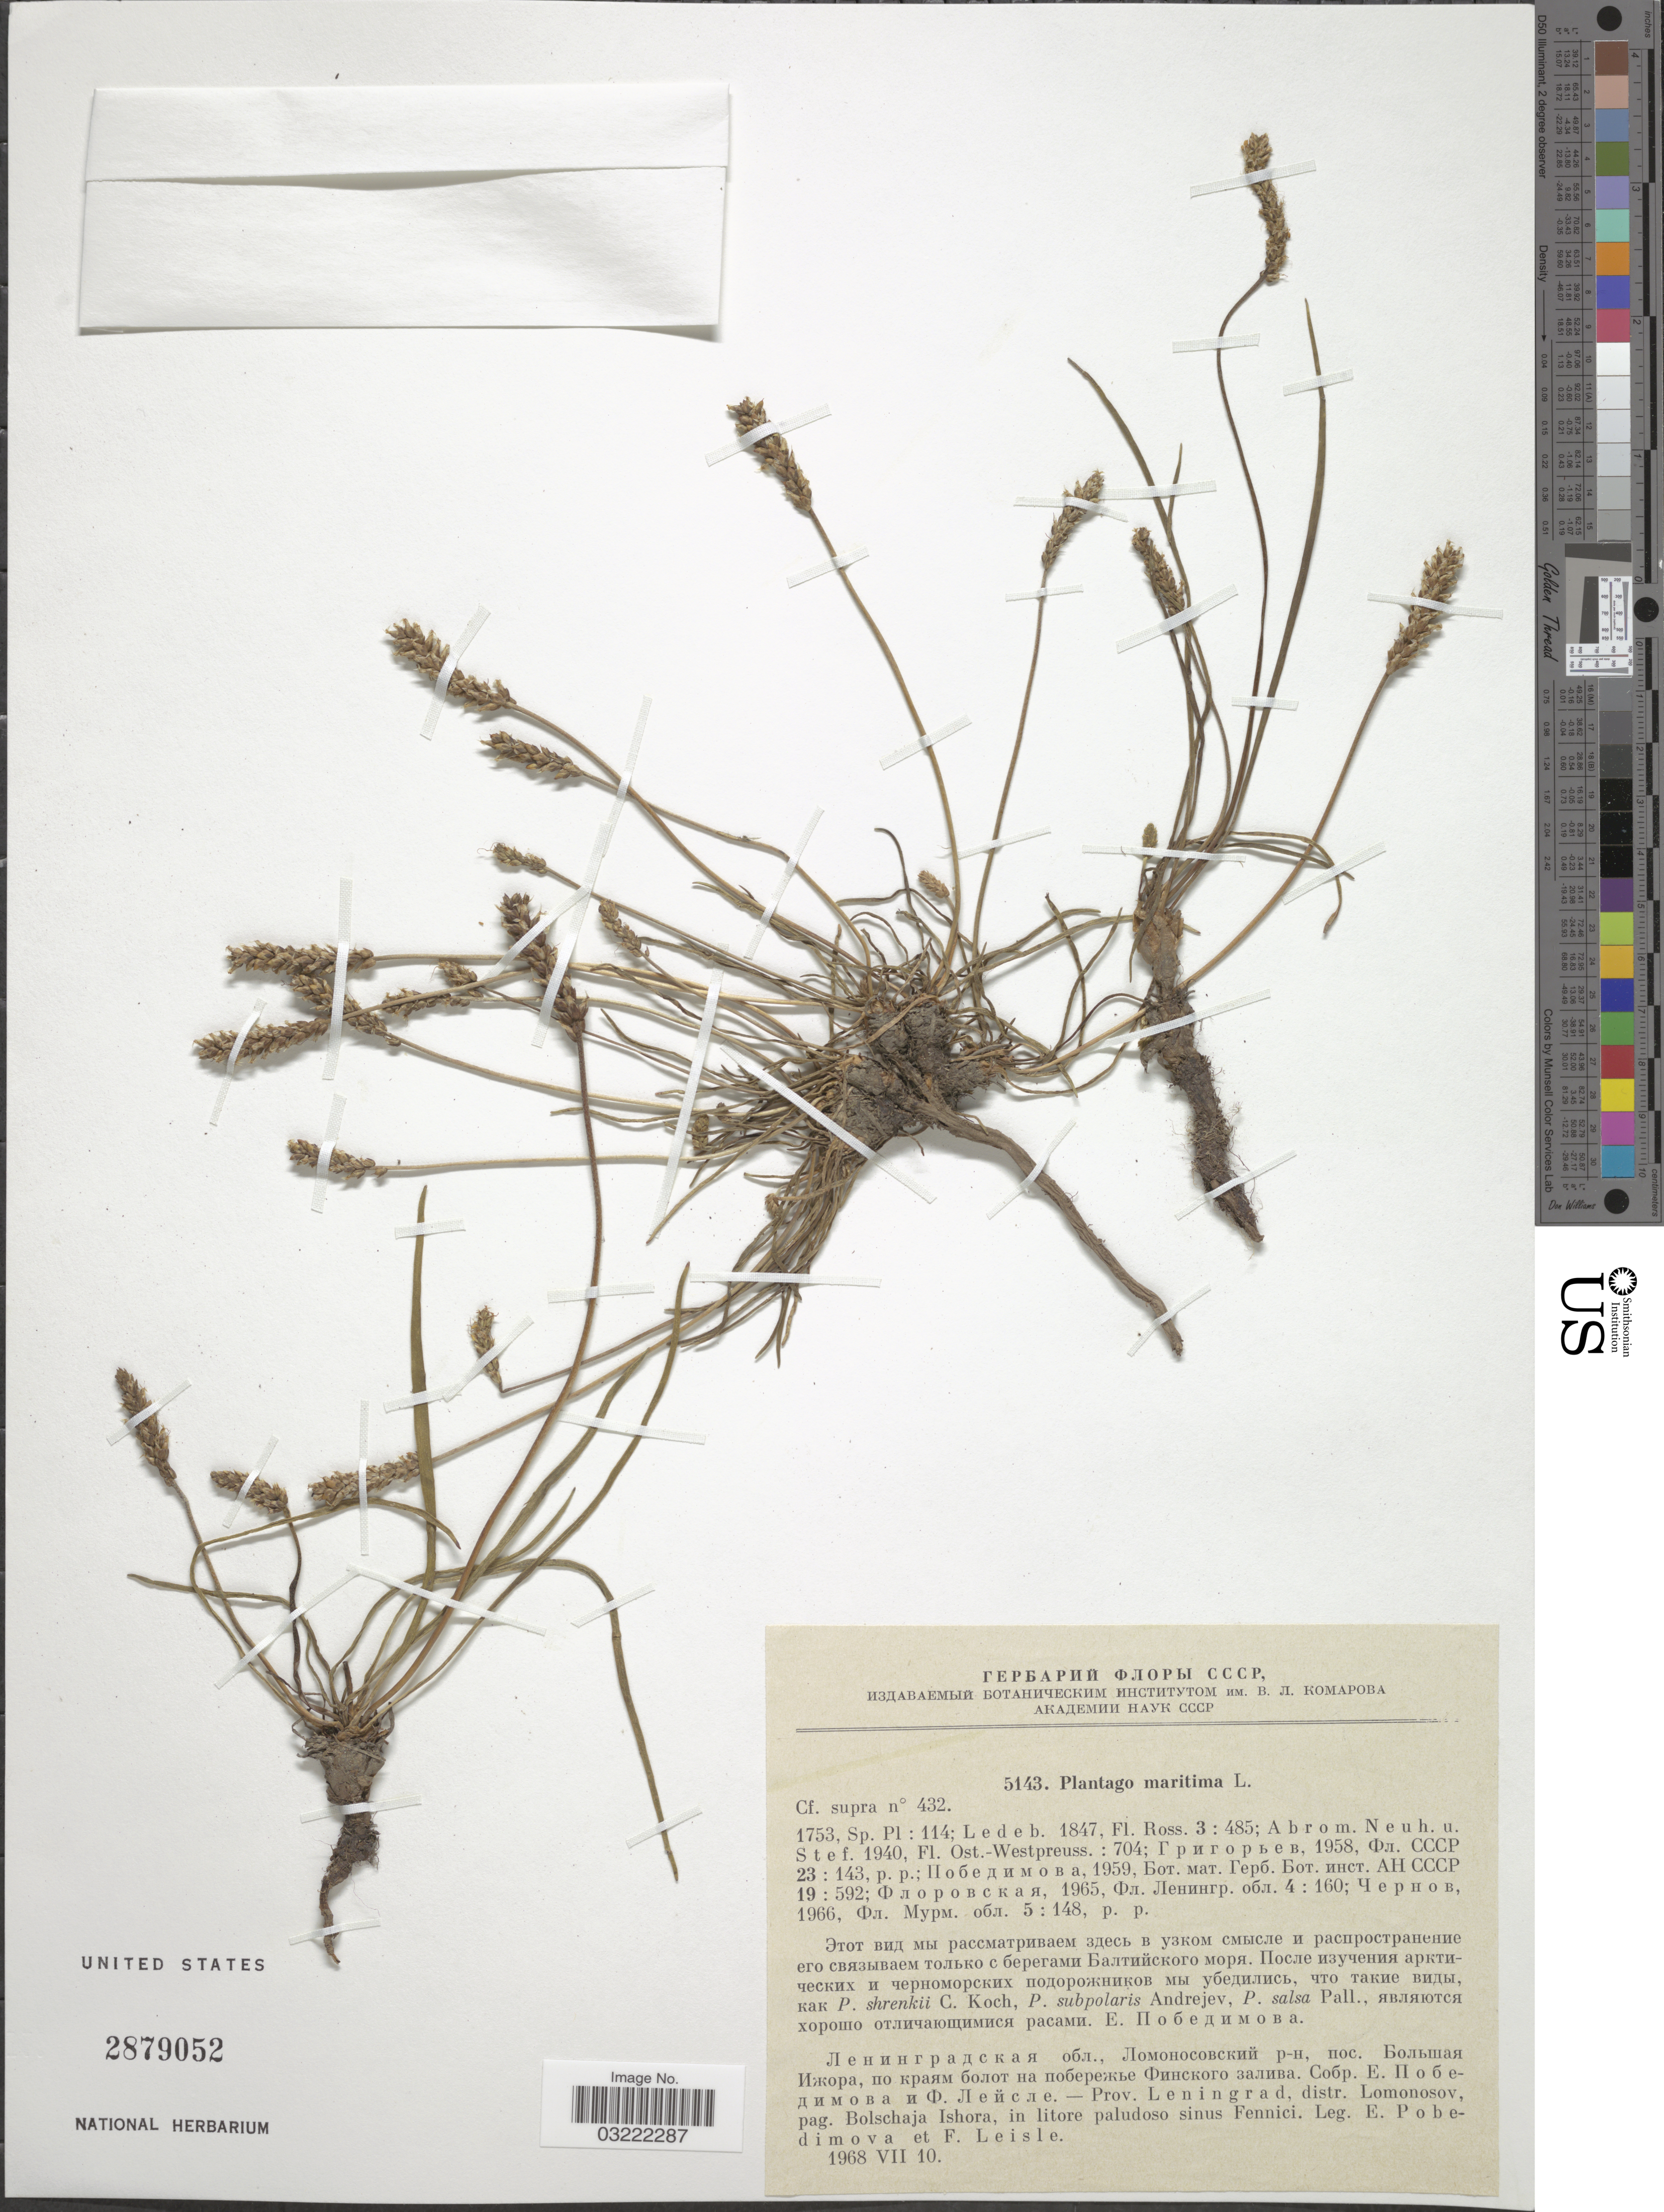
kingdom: Plantae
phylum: Tracheophyta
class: Magnoliopsida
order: Lamiales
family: Plantaginaceae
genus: Plantago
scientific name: Plantago maritima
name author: L.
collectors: E. Pobedimova & F. Leisle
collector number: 5143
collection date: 1968-07-10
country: Russian Federation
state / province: Leningrad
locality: Prov. Leningrad, distr. Lomonosov, pag. Bolschaja Ishora, in litore paludoso sinus Fennici.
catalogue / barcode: US 2879052